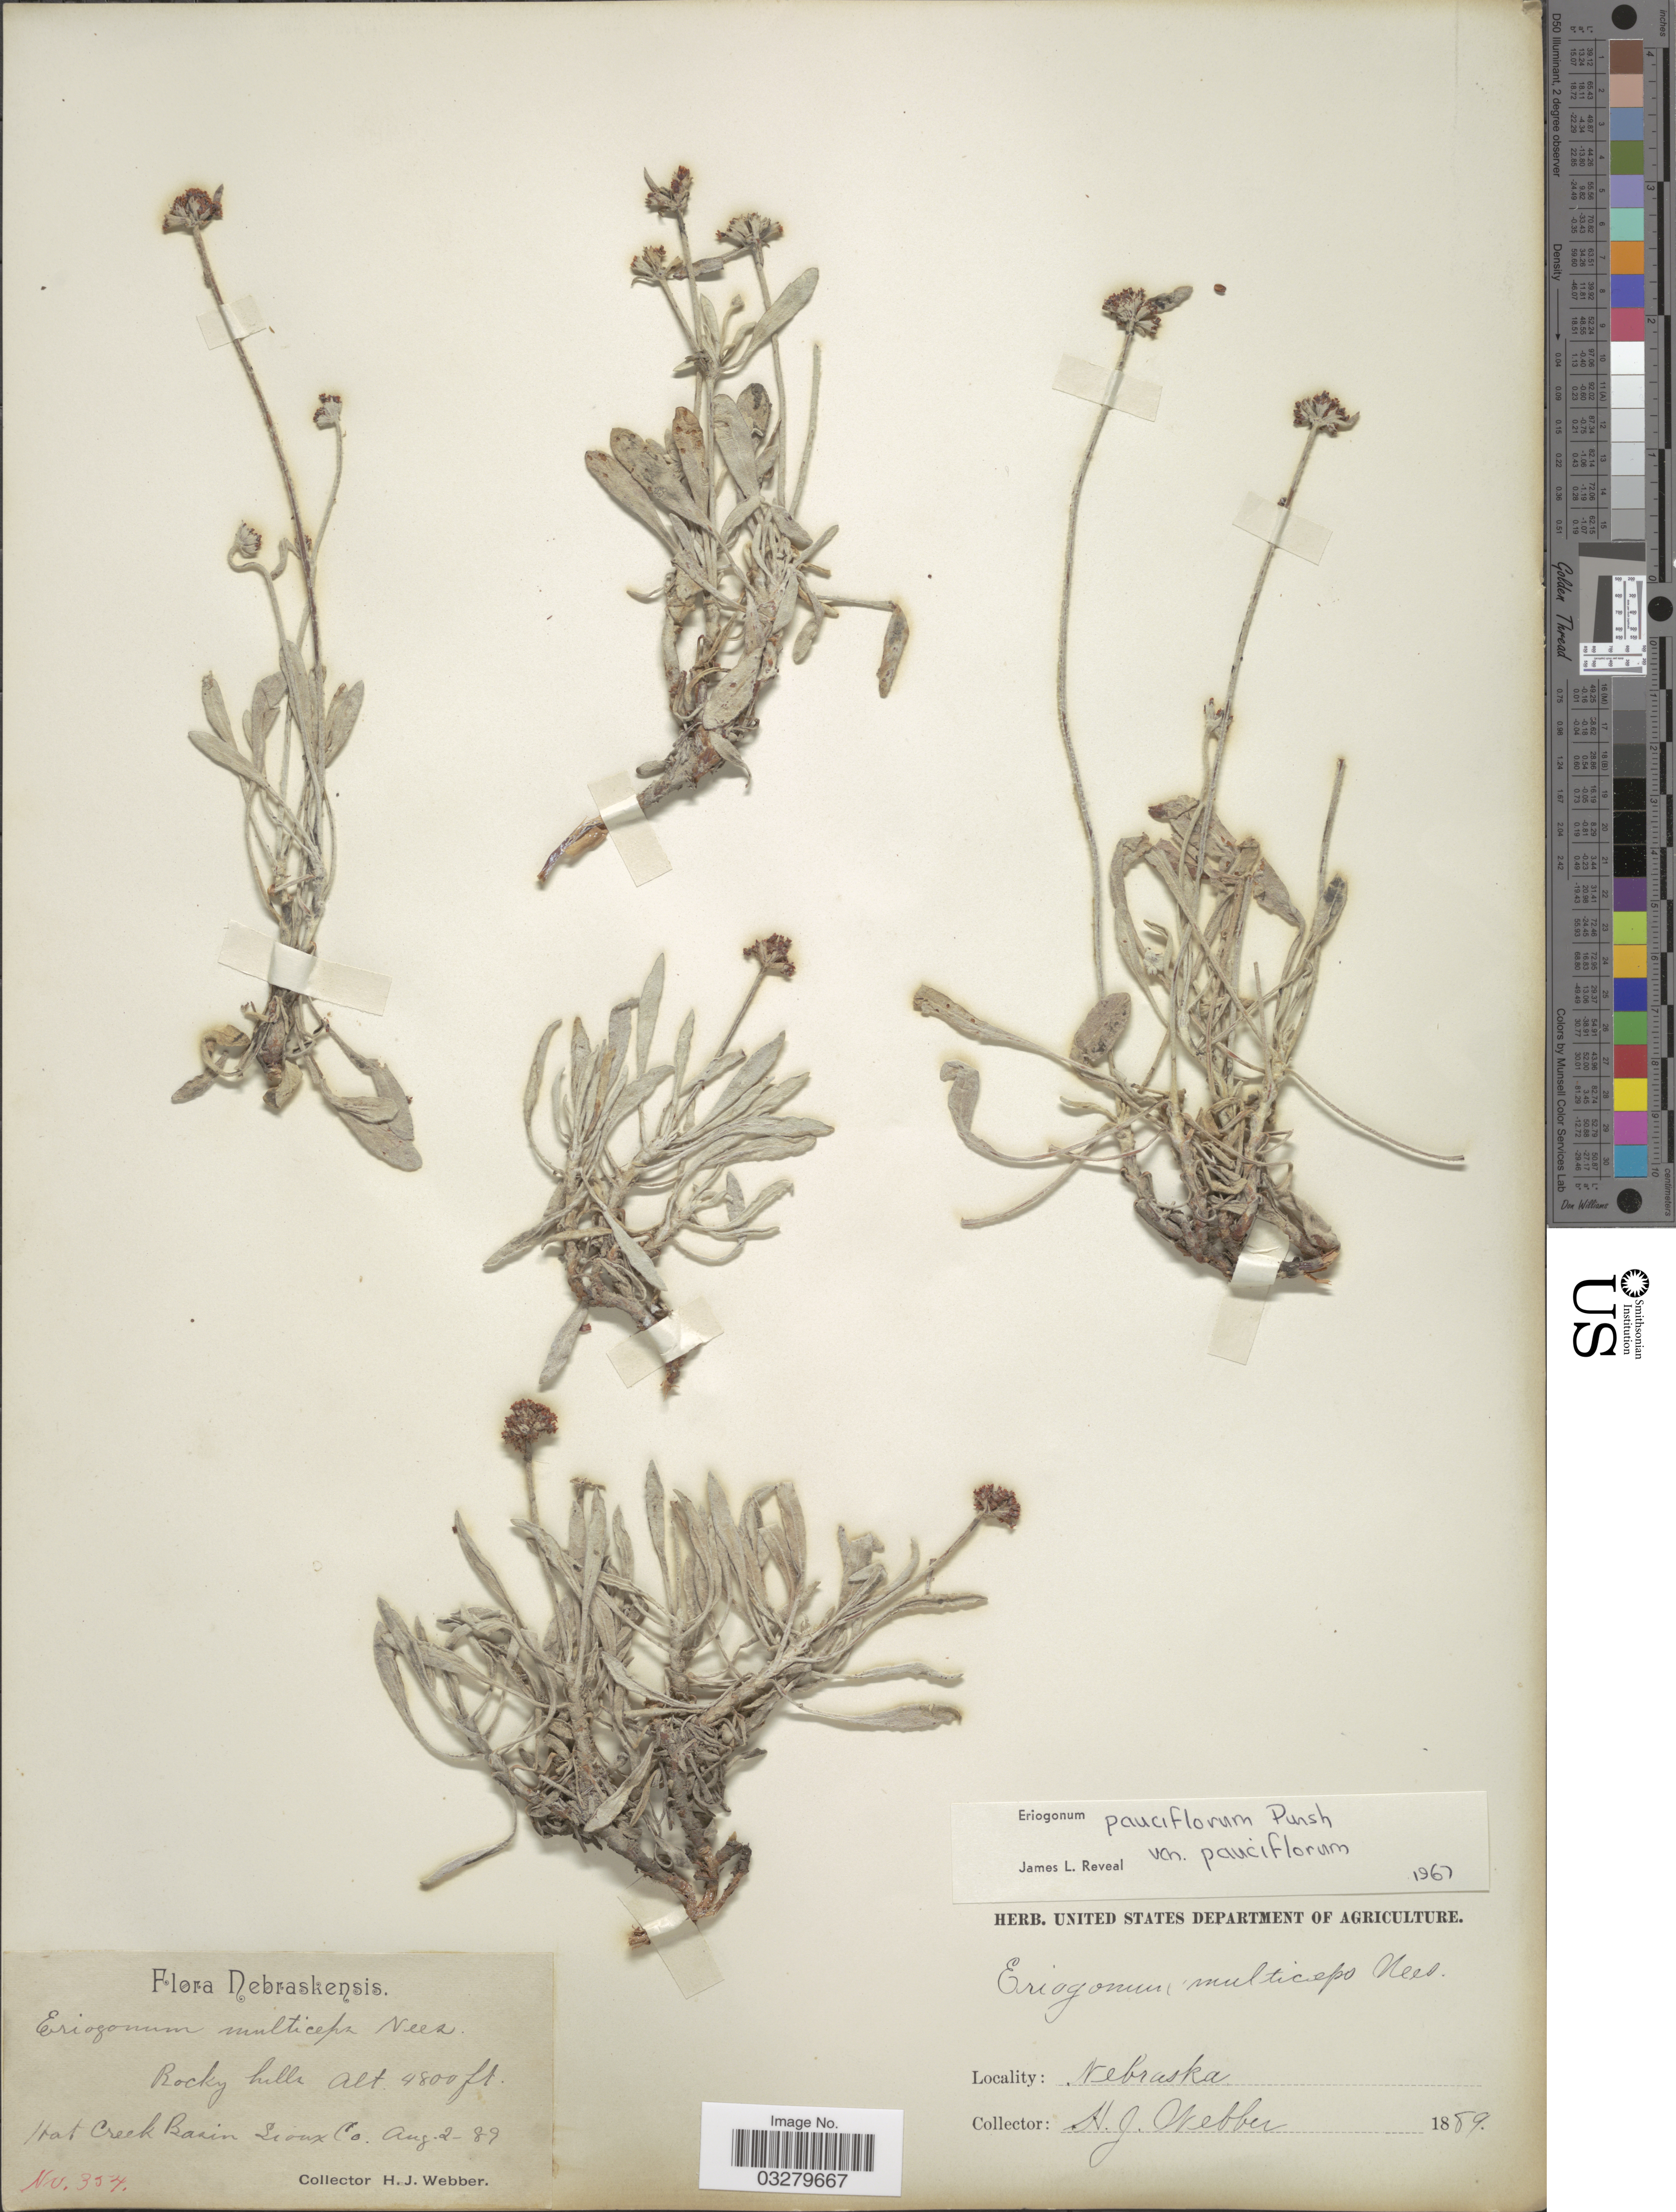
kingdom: Plantae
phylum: Tracheophyta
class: Magnoliopsida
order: Caryophyllales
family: Polygonaceae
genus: Eriogonum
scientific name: Eriogonum pauciflorum var. pauciflorum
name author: Pursh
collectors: H. Webber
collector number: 354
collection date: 1889-08-02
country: United States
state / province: Nebraska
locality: Hat Creek Basin Sioux Co.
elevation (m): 1463